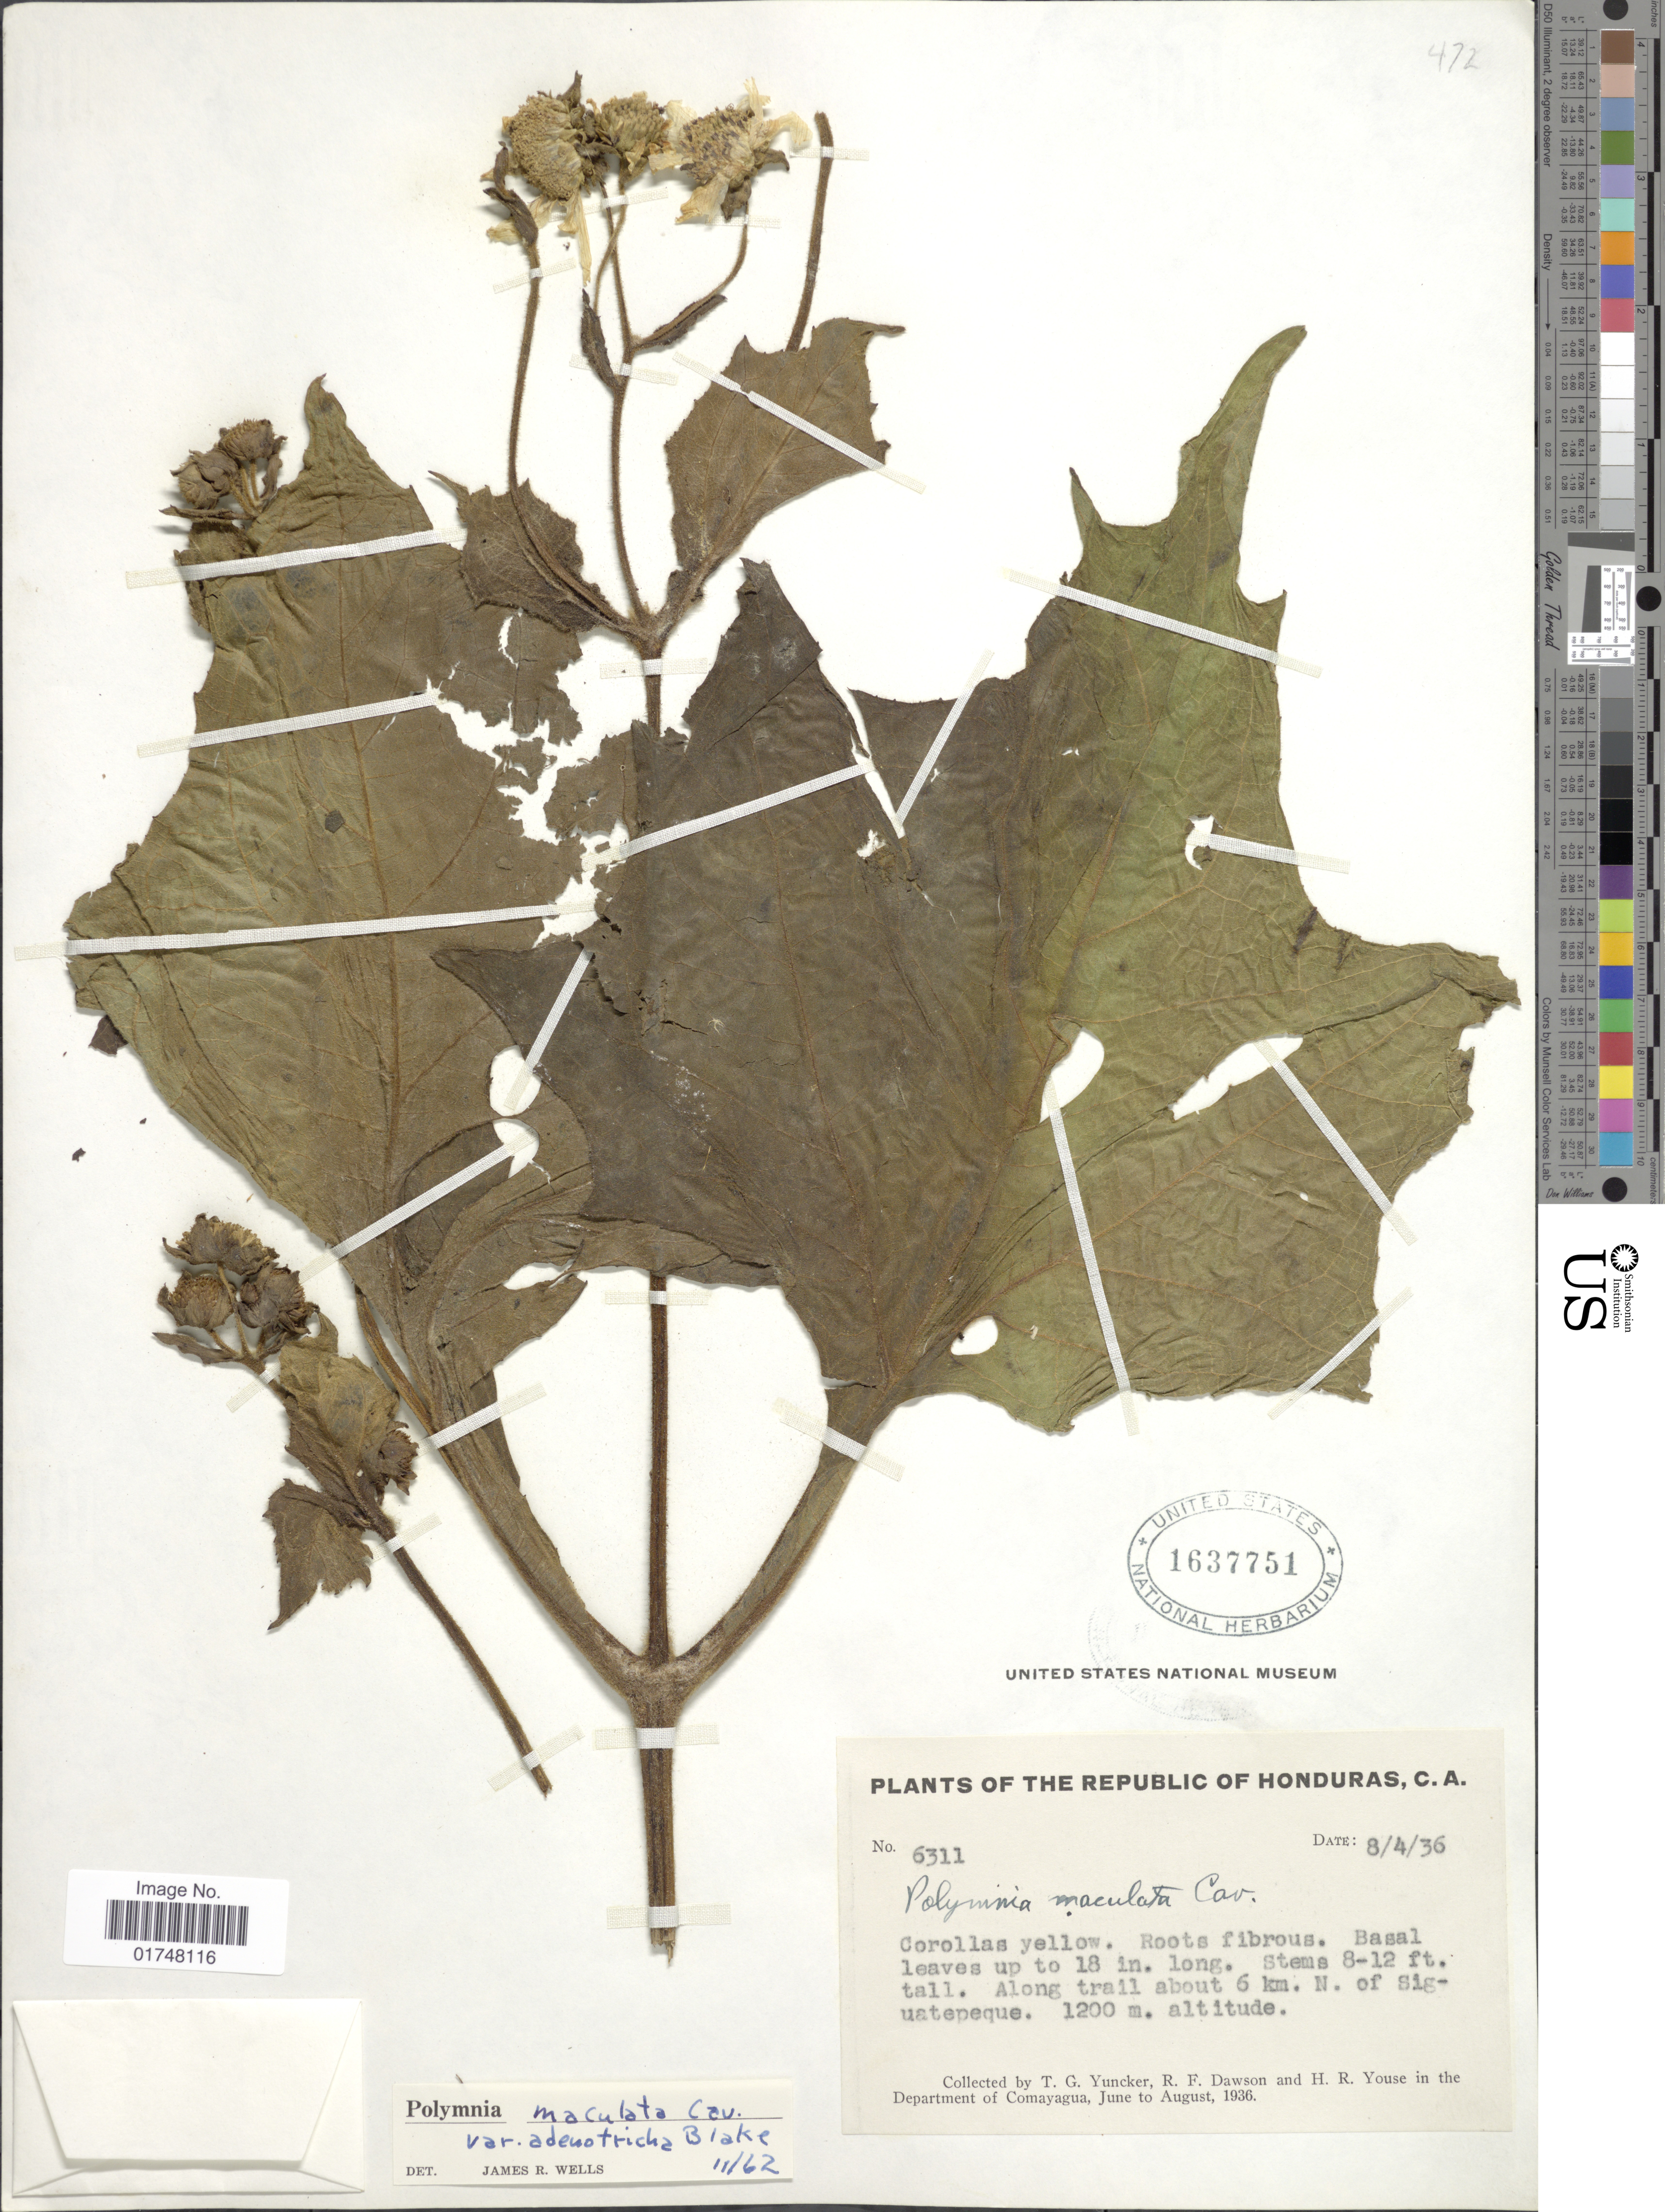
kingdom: Plantae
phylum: Tracheophyta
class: Magnoliopsida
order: Asterales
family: Asteraceae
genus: Smallanthus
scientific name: Smallanthus maculatus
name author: (Cav.) H. Rob.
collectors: T. G. Yuncker, R. F. Dawson & H. Youse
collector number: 6311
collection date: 1936-04-08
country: Honduras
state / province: Comayagua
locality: Along trail about 6 km. N of Siguatepeque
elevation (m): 1200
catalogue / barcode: US 1637751